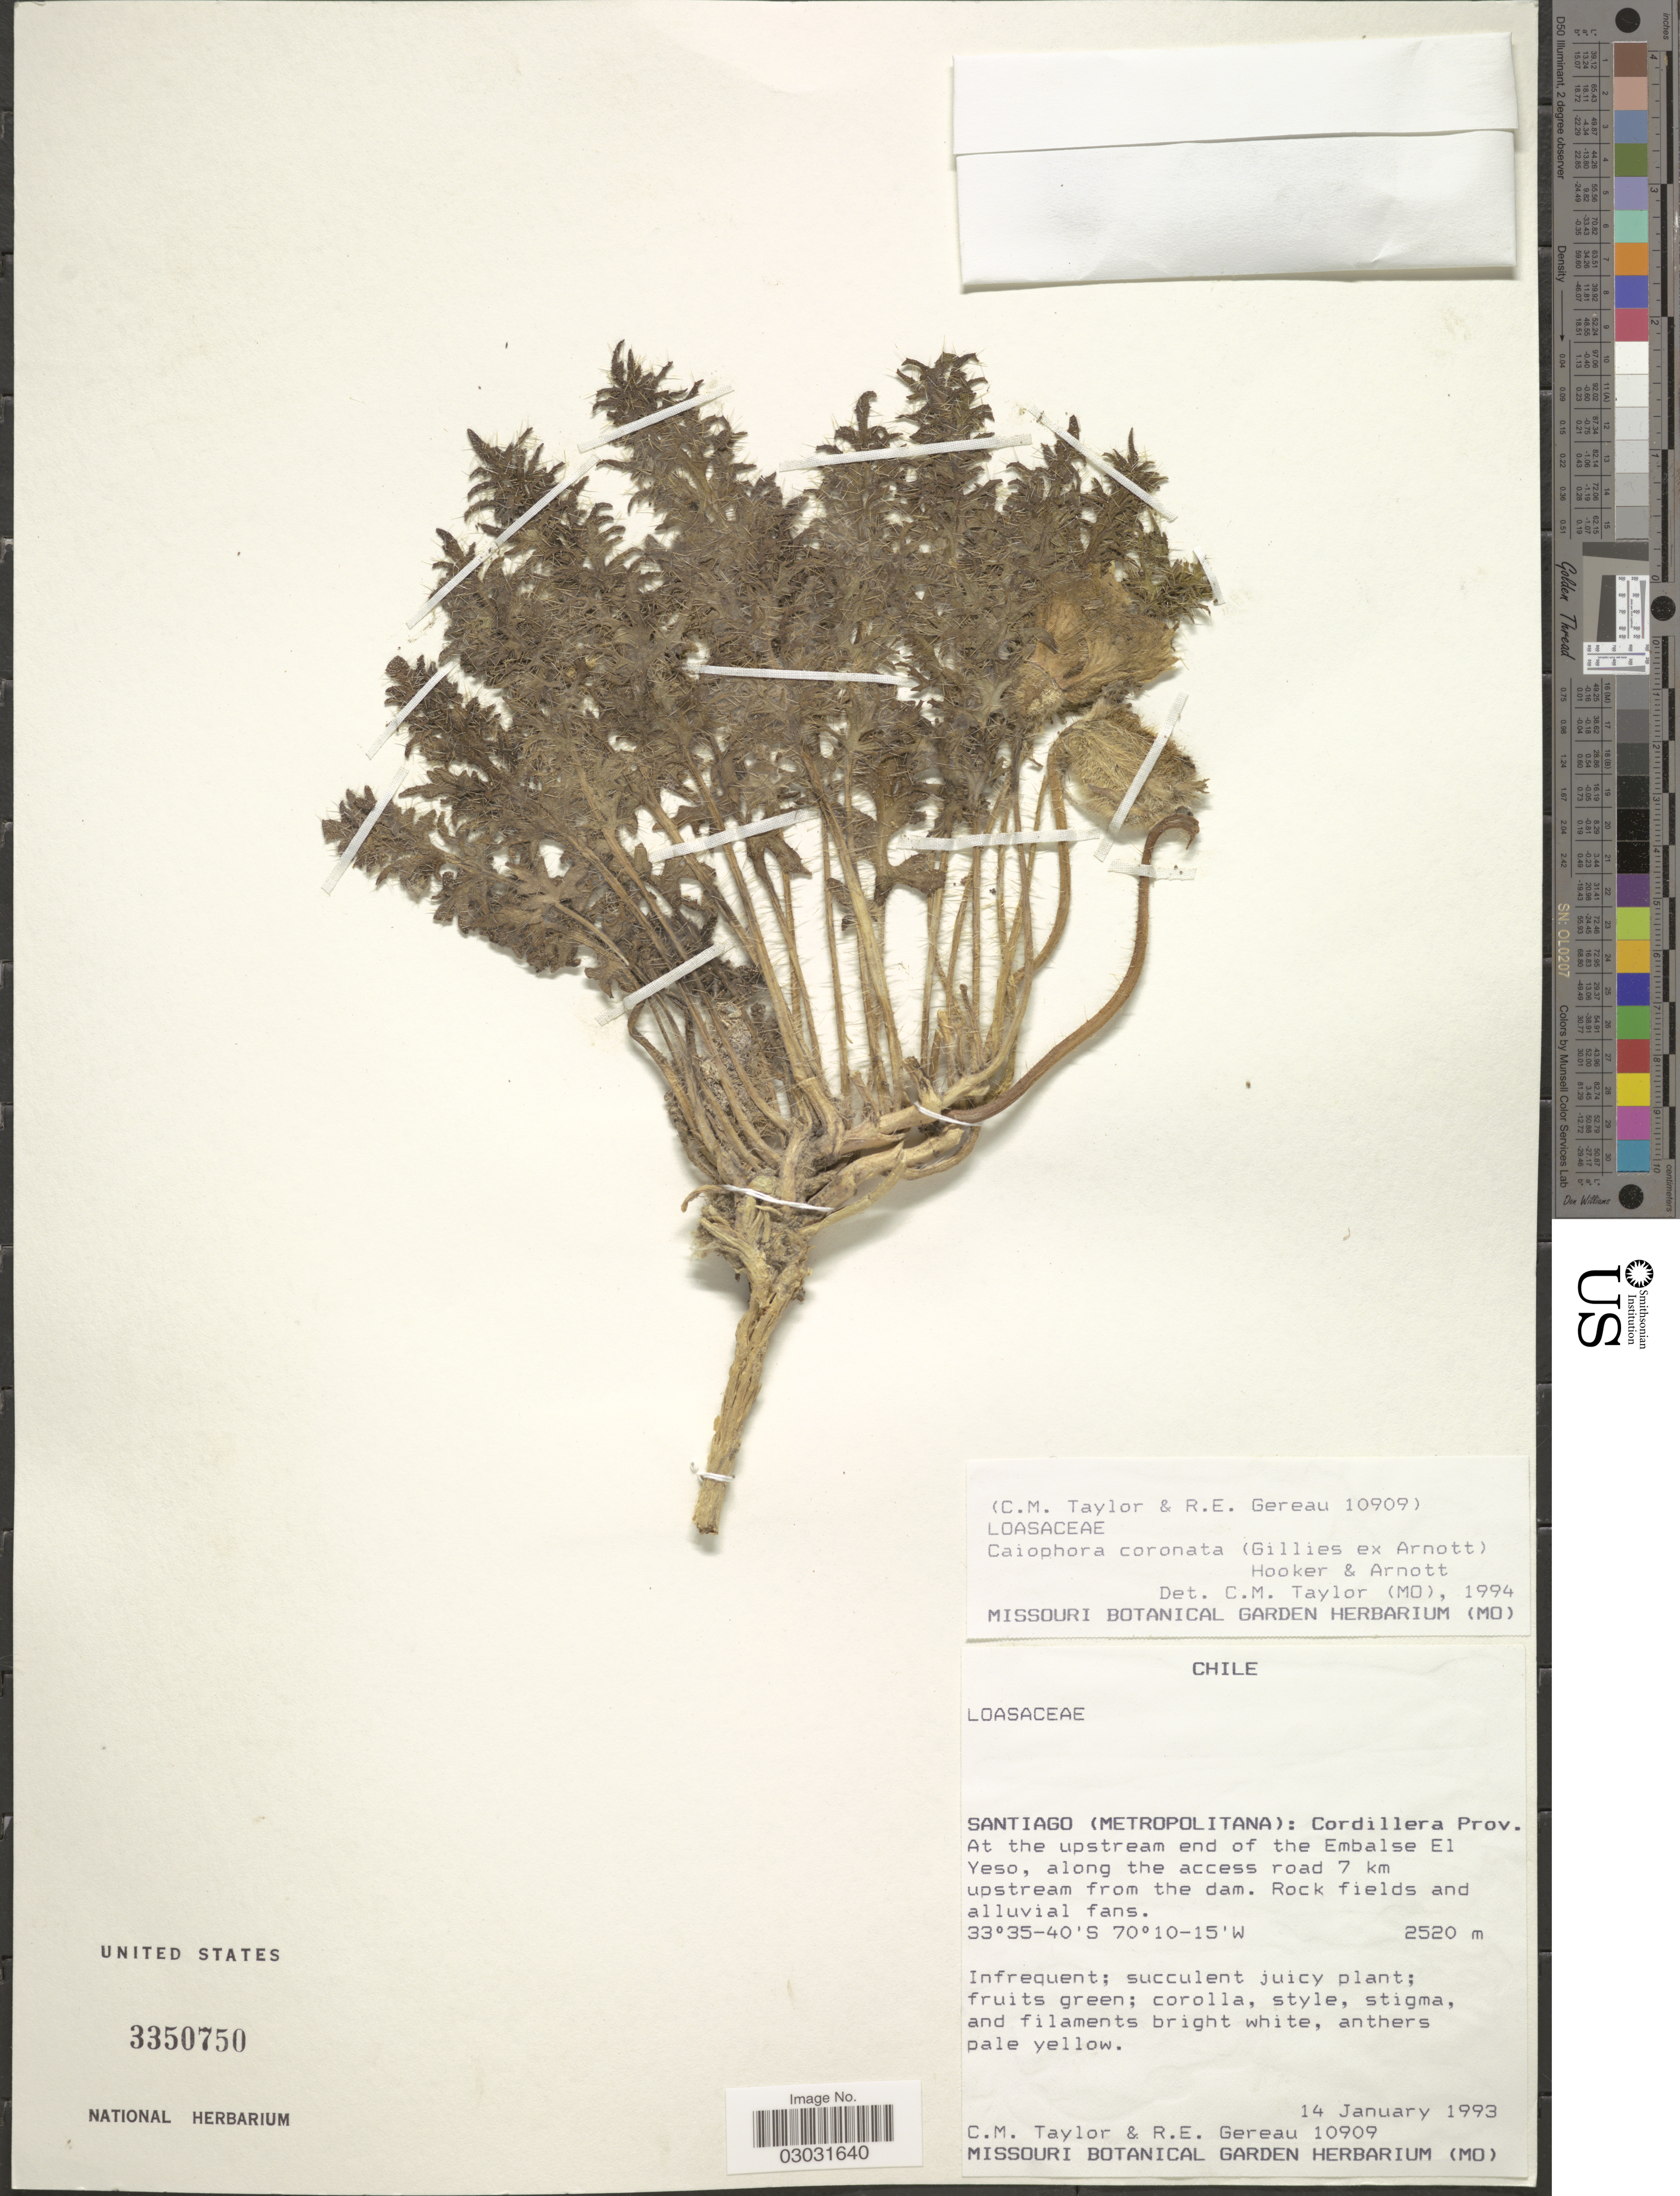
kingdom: Plantae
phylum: Tracheophyta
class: Magnoliopsida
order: Cornales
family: Loasaceae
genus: Caiophora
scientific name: Caiophora coronata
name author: (Gillies ex Arn.) Hook. & Arn.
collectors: C. M. Taylor & R. Gereau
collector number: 1909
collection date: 1993-01-14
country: Chile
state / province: Región Metropolitana (RM)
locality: Santiago (Metropolitana): Cordillera Prov. At the upstream end of the Embalse El Yeso, along the access road 7 km upstream from the dam.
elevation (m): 2520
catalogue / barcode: US 3350750